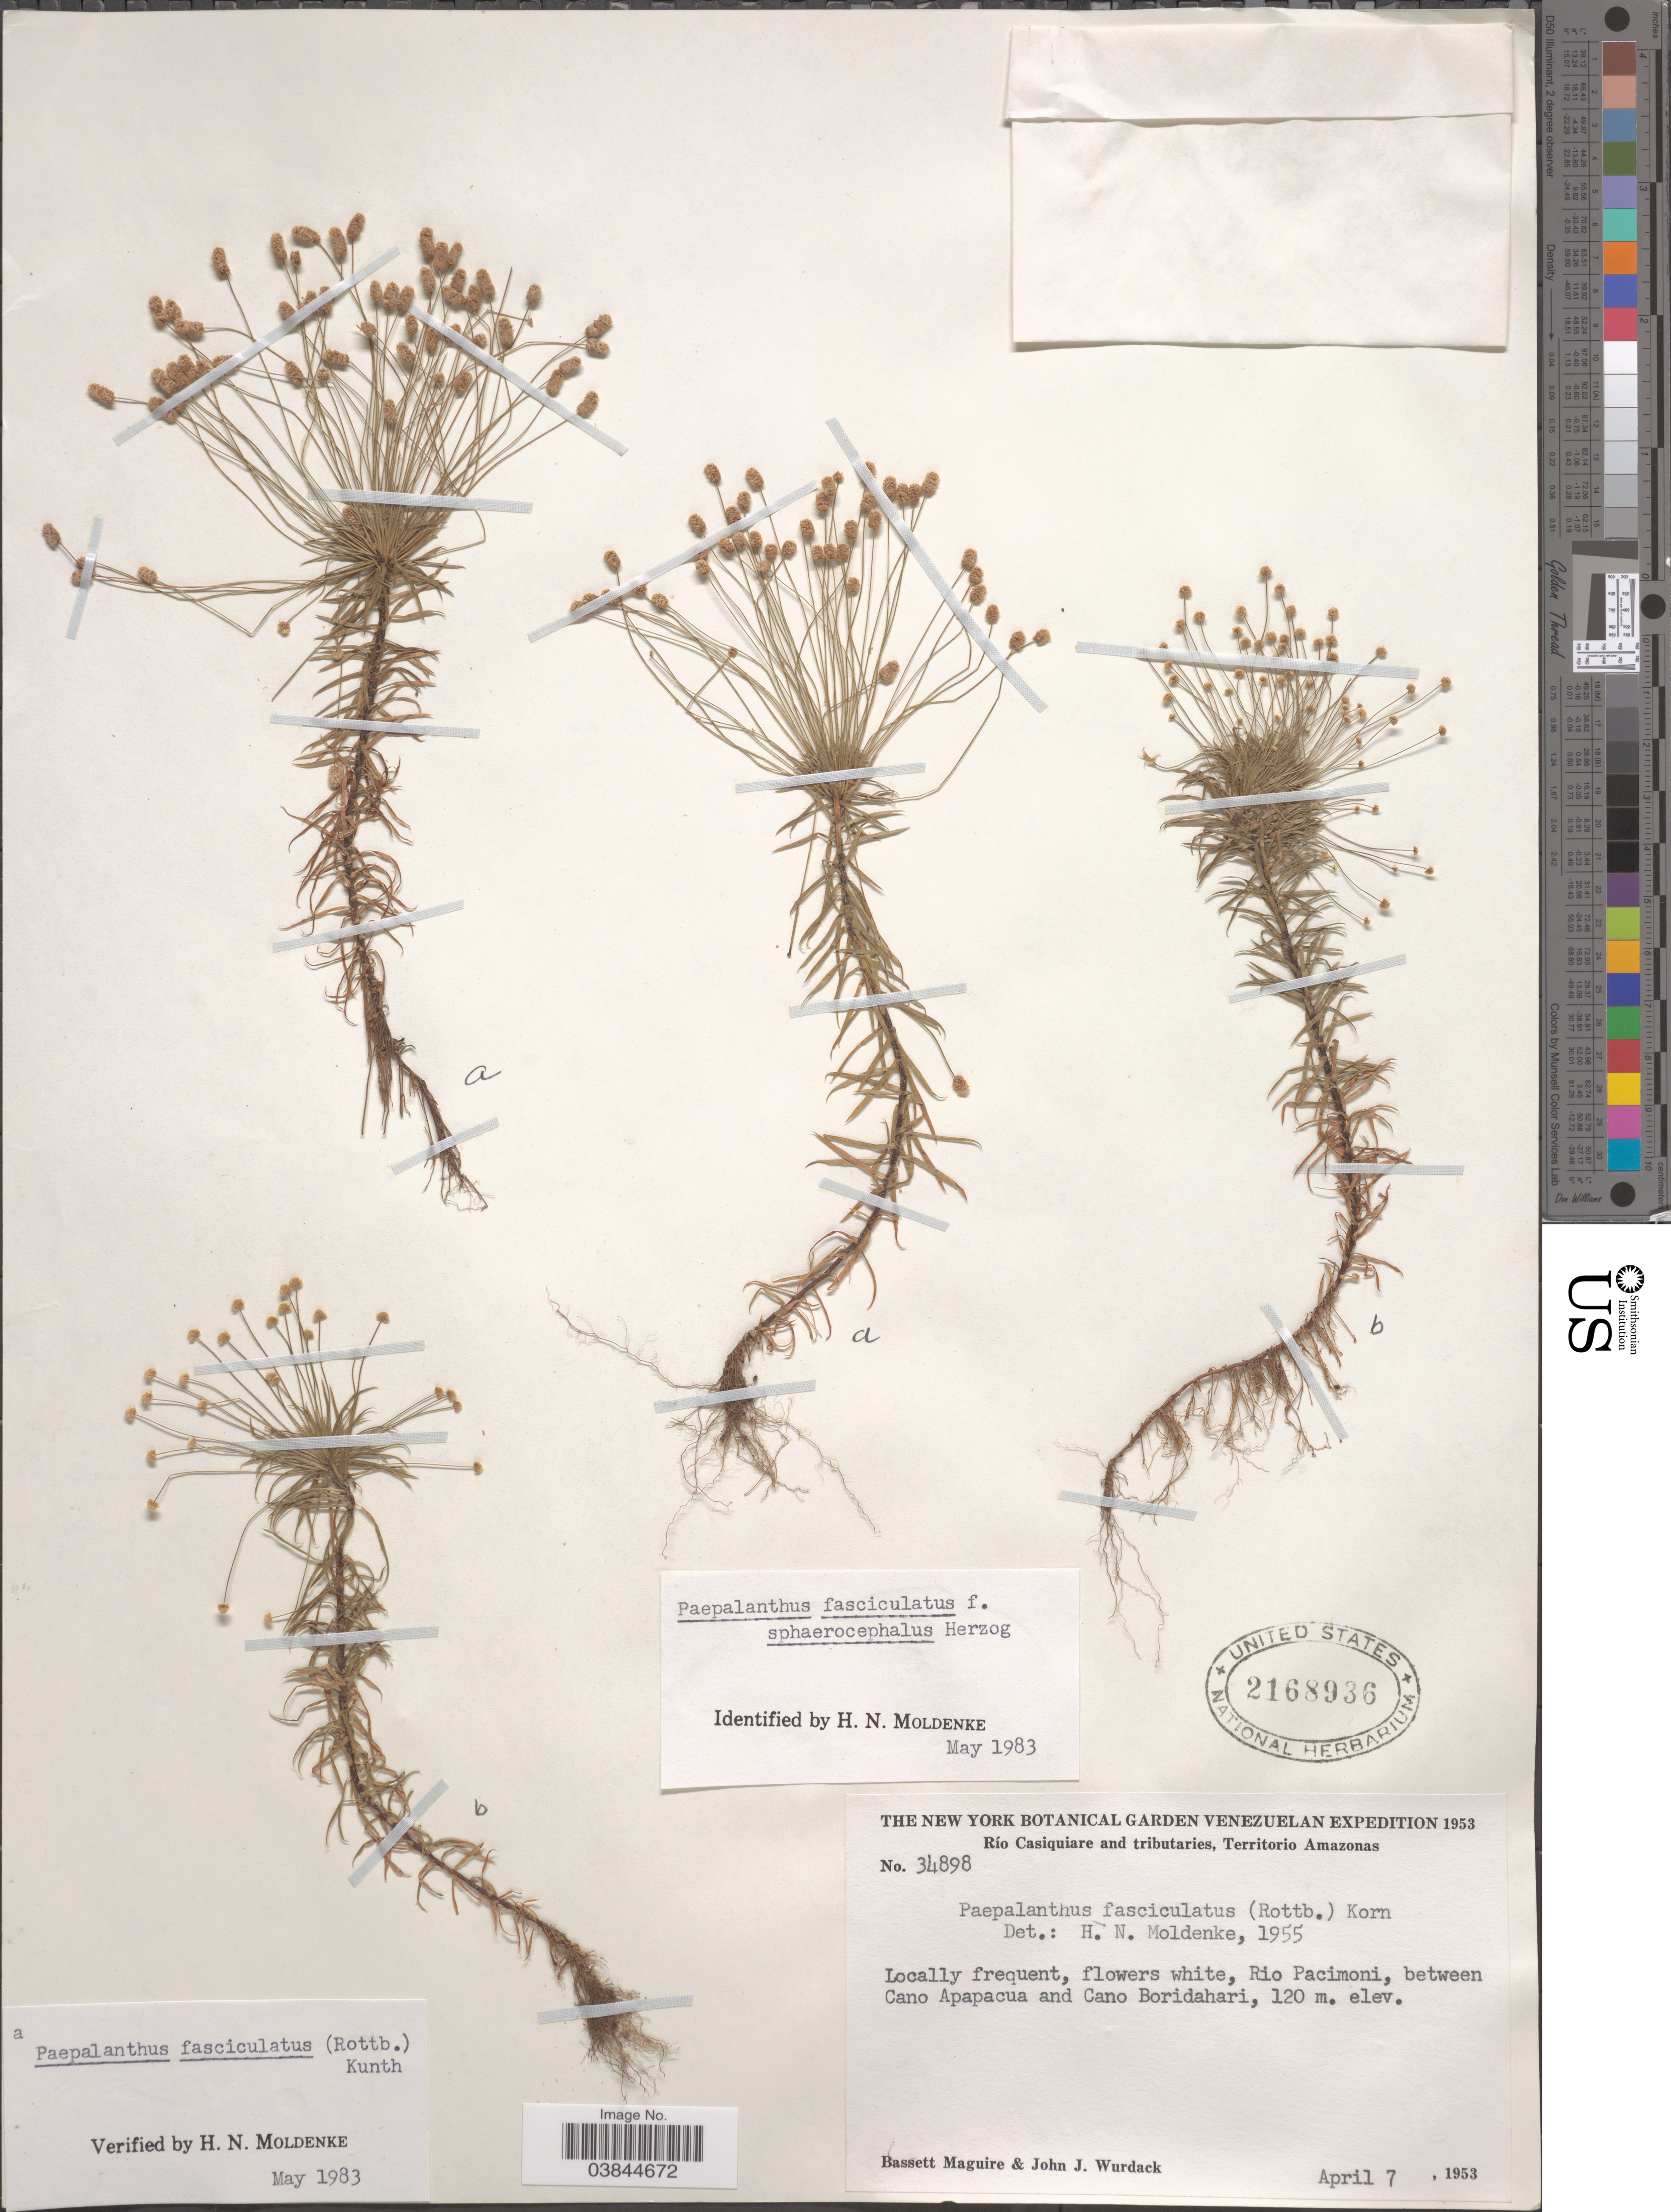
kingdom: Plantae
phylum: Tracheophyta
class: Liliopsida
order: Poales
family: Eriocaulaceae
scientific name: Giuliettia fasciculata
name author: (Rottb.) Andrino & Sano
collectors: B. Maguire & J. J. Wurdack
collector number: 34898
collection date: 1953-04-07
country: Venezuela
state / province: Amazonas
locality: Río Casiquiare and tributaries, Territorio Amazonas. Rio Pacimoni, between Cano Apapacua and Cano Boridahari.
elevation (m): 120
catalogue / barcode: US 2168936